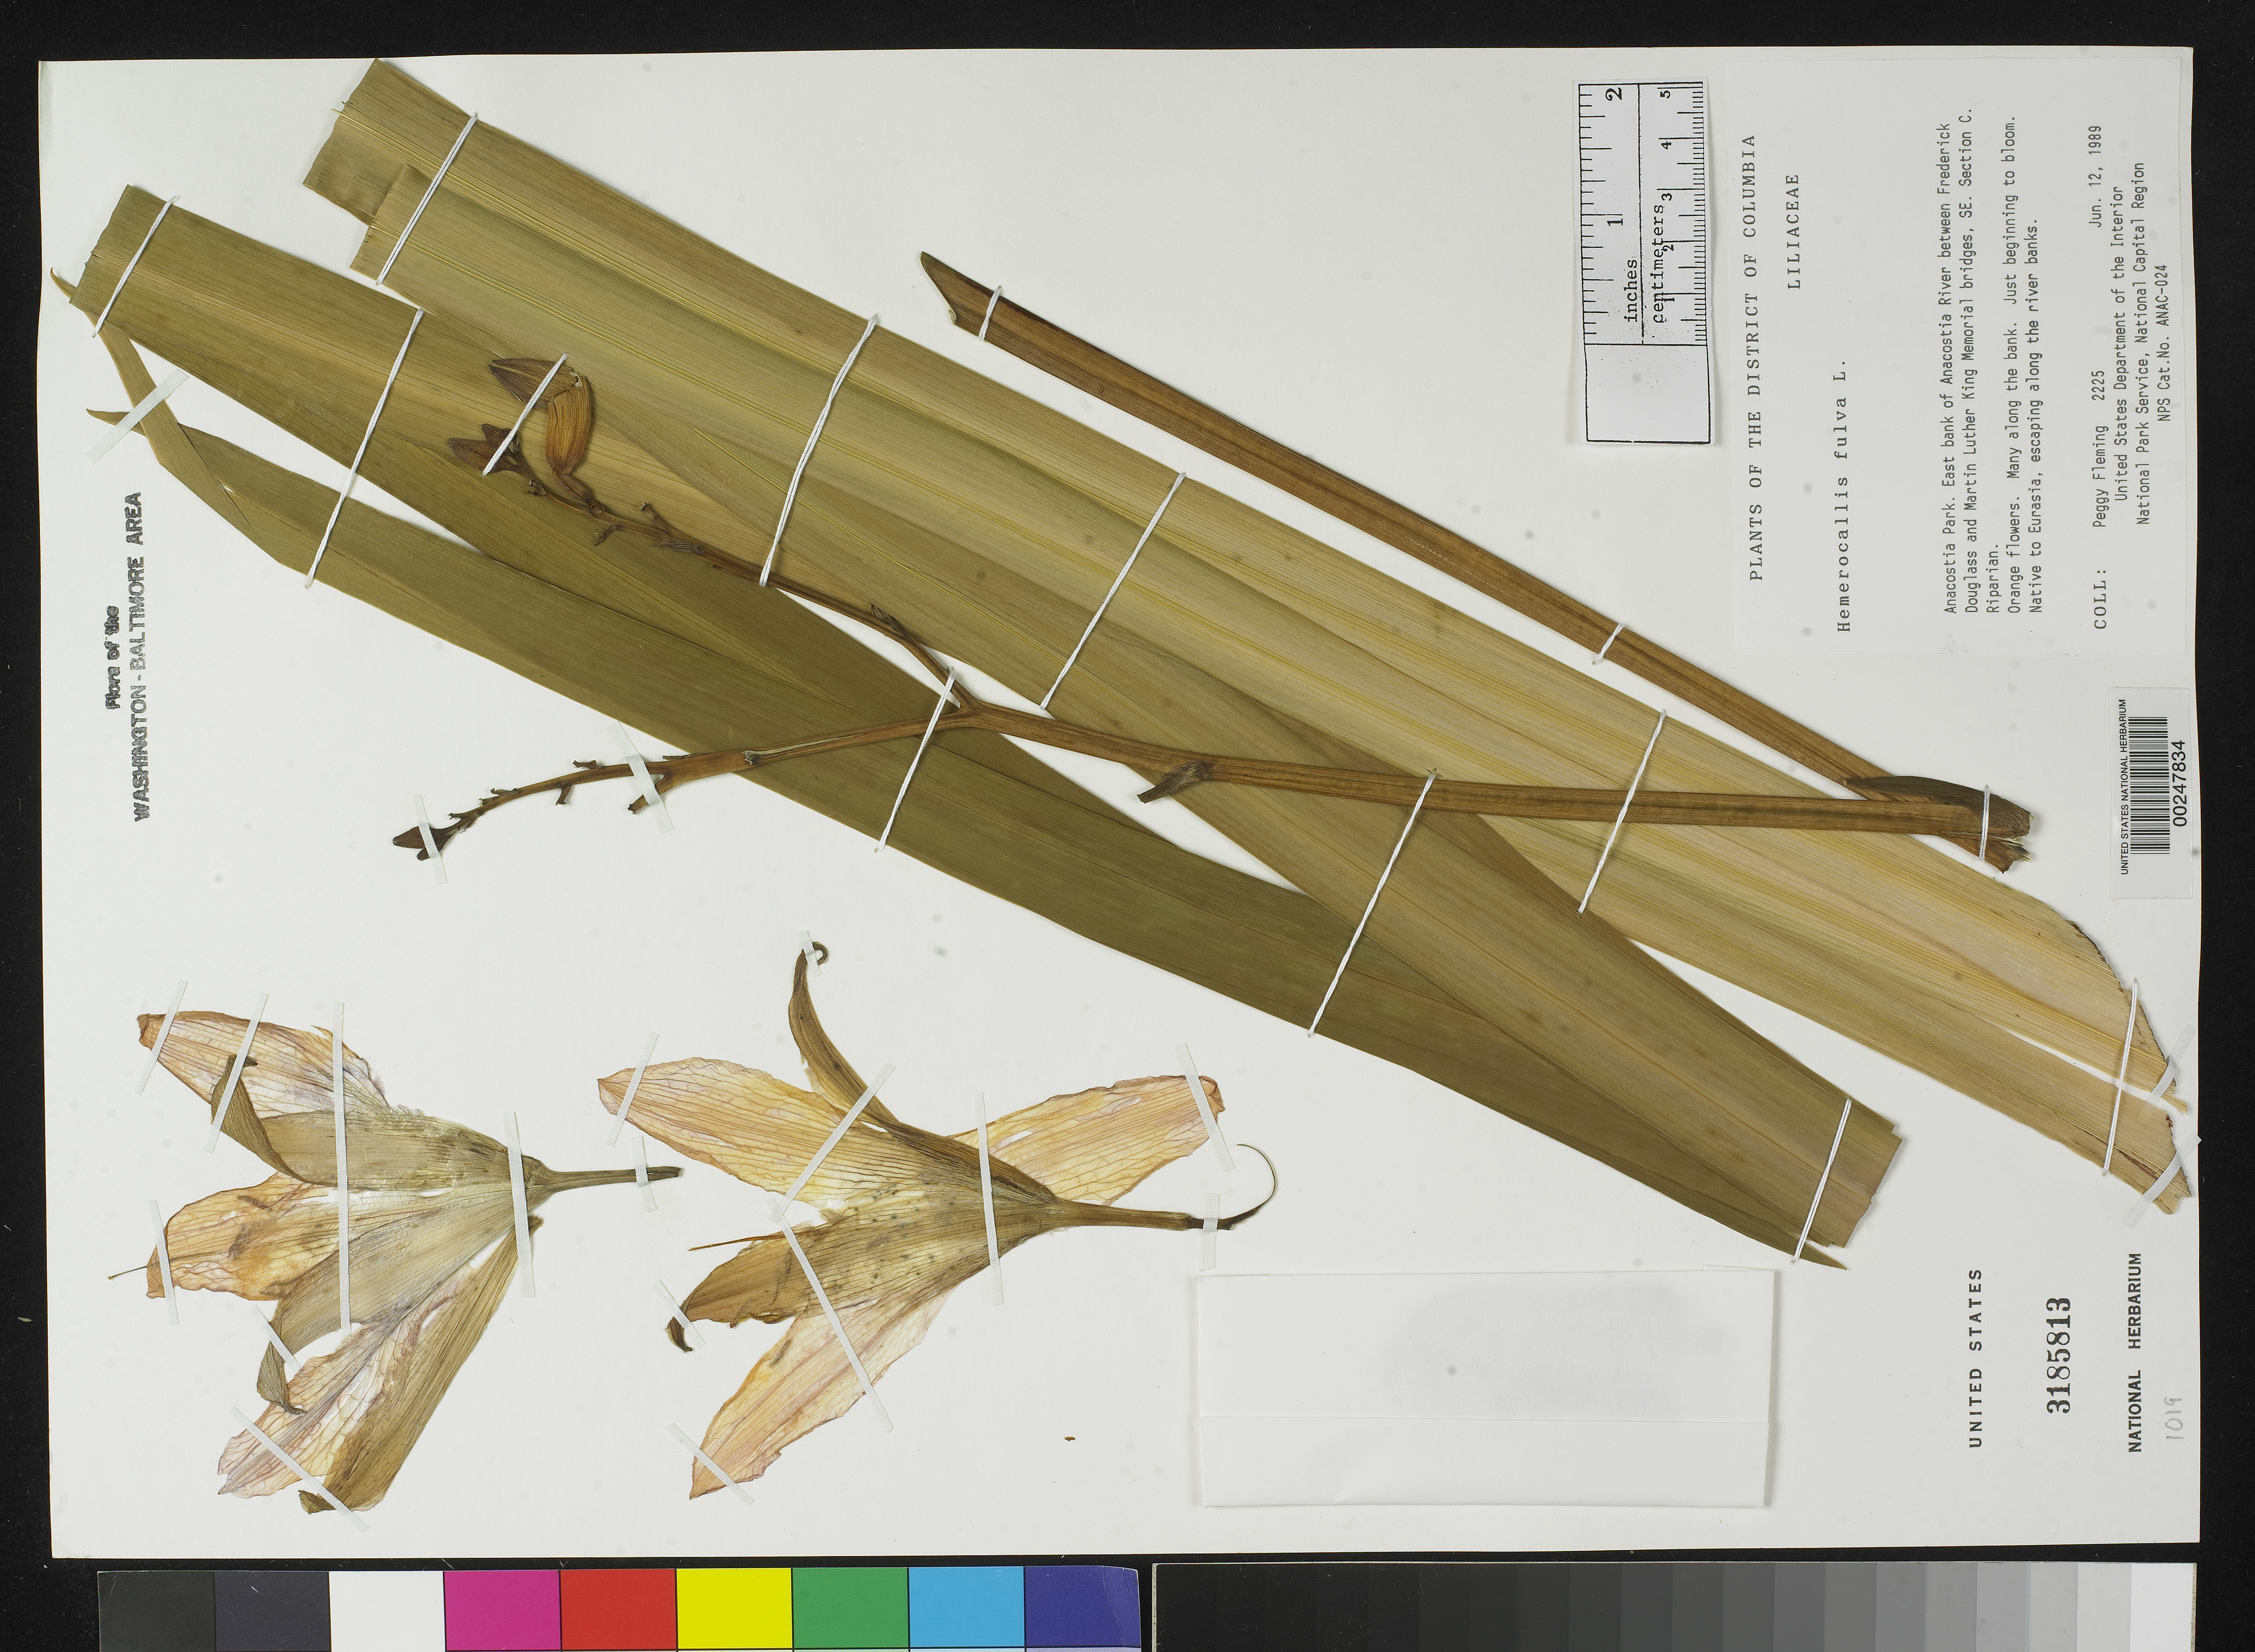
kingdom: Plantae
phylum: Tracheophyta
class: Liliopsida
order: Asparagales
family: Asphodelaceae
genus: Hemerocallis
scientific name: Hemerocallis fulva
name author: L.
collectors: P. Fleming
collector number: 2225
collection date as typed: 12 Jun 1989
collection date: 1989-06-12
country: United States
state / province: District of Columbia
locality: Anacostia Park, E bank of Anacostia River between Frederick Douglas and Martin Luther King Memorial Bridges, Se, Section C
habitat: Riparian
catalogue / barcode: US 3185813